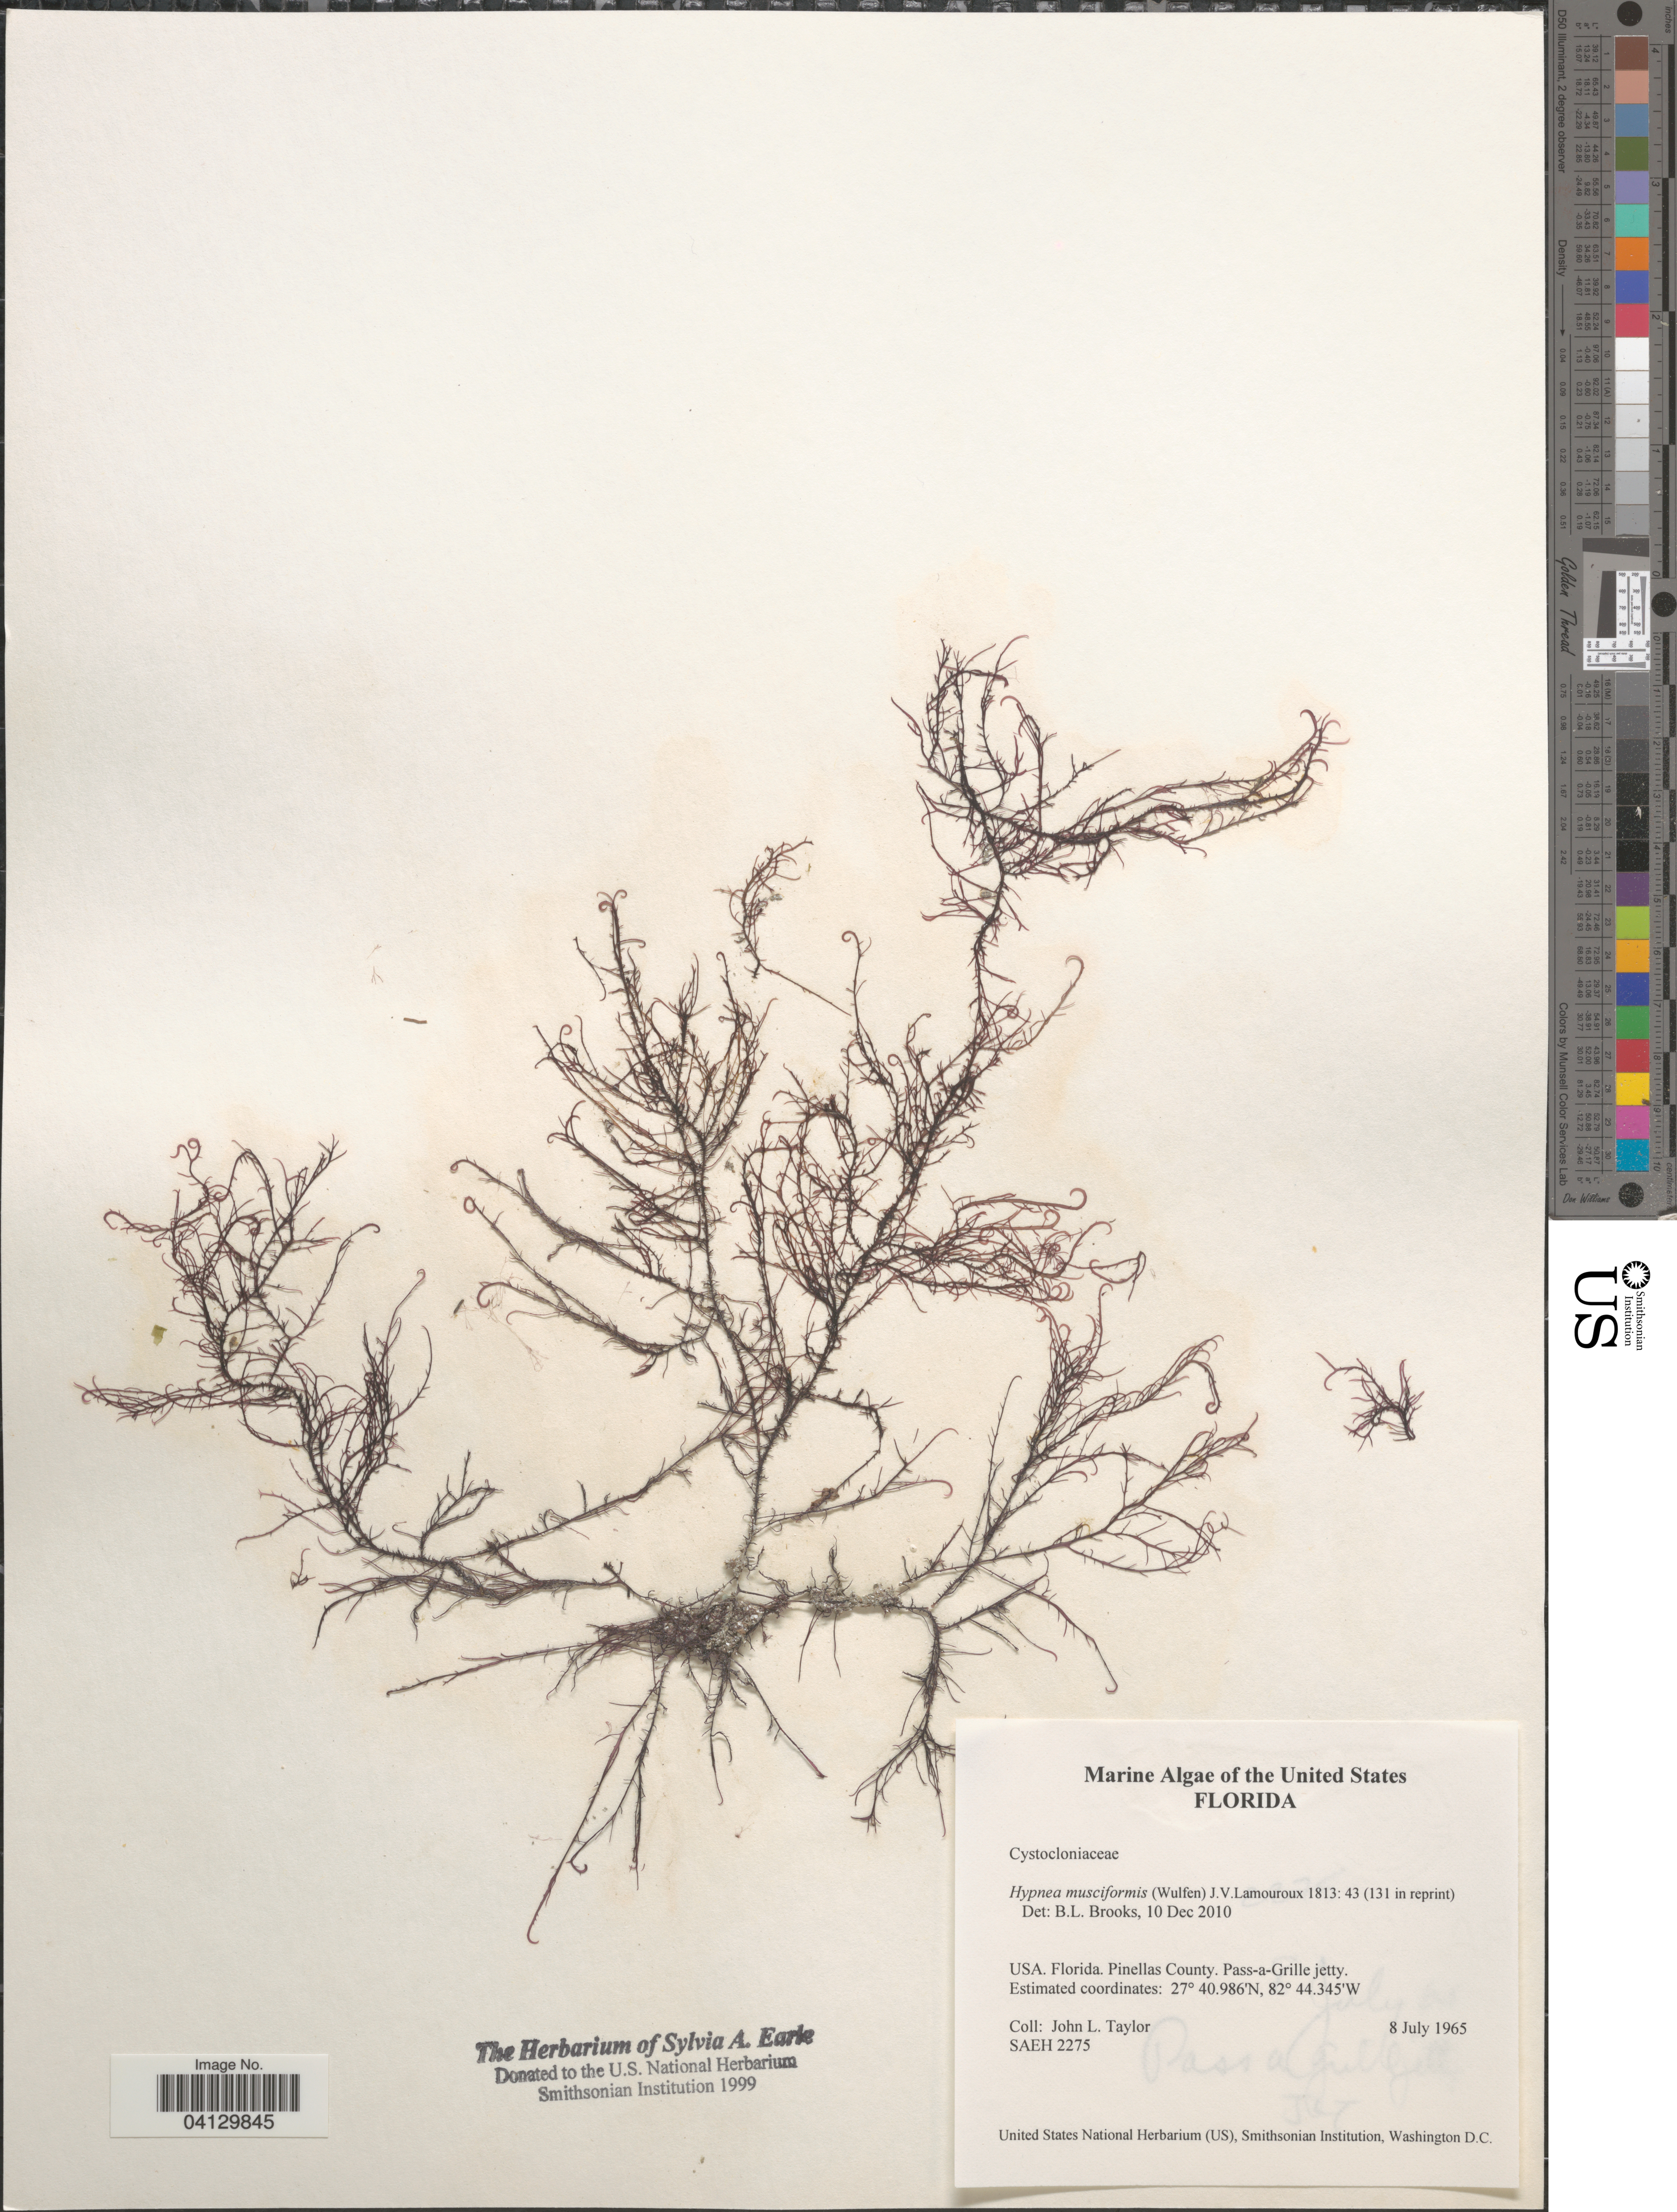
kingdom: Plantae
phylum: Rhodophyta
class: Florideophyceae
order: Gigartinales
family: Cystocloniaceae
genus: Hypnea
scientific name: Hypnea musciformis var. esperi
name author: J. Agardh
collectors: J. L. Taylor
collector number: SAEH2275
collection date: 1965-07-08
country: United States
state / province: Florida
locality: Pinellas County. Pass-a-Grille jetty.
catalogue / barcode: US 328688